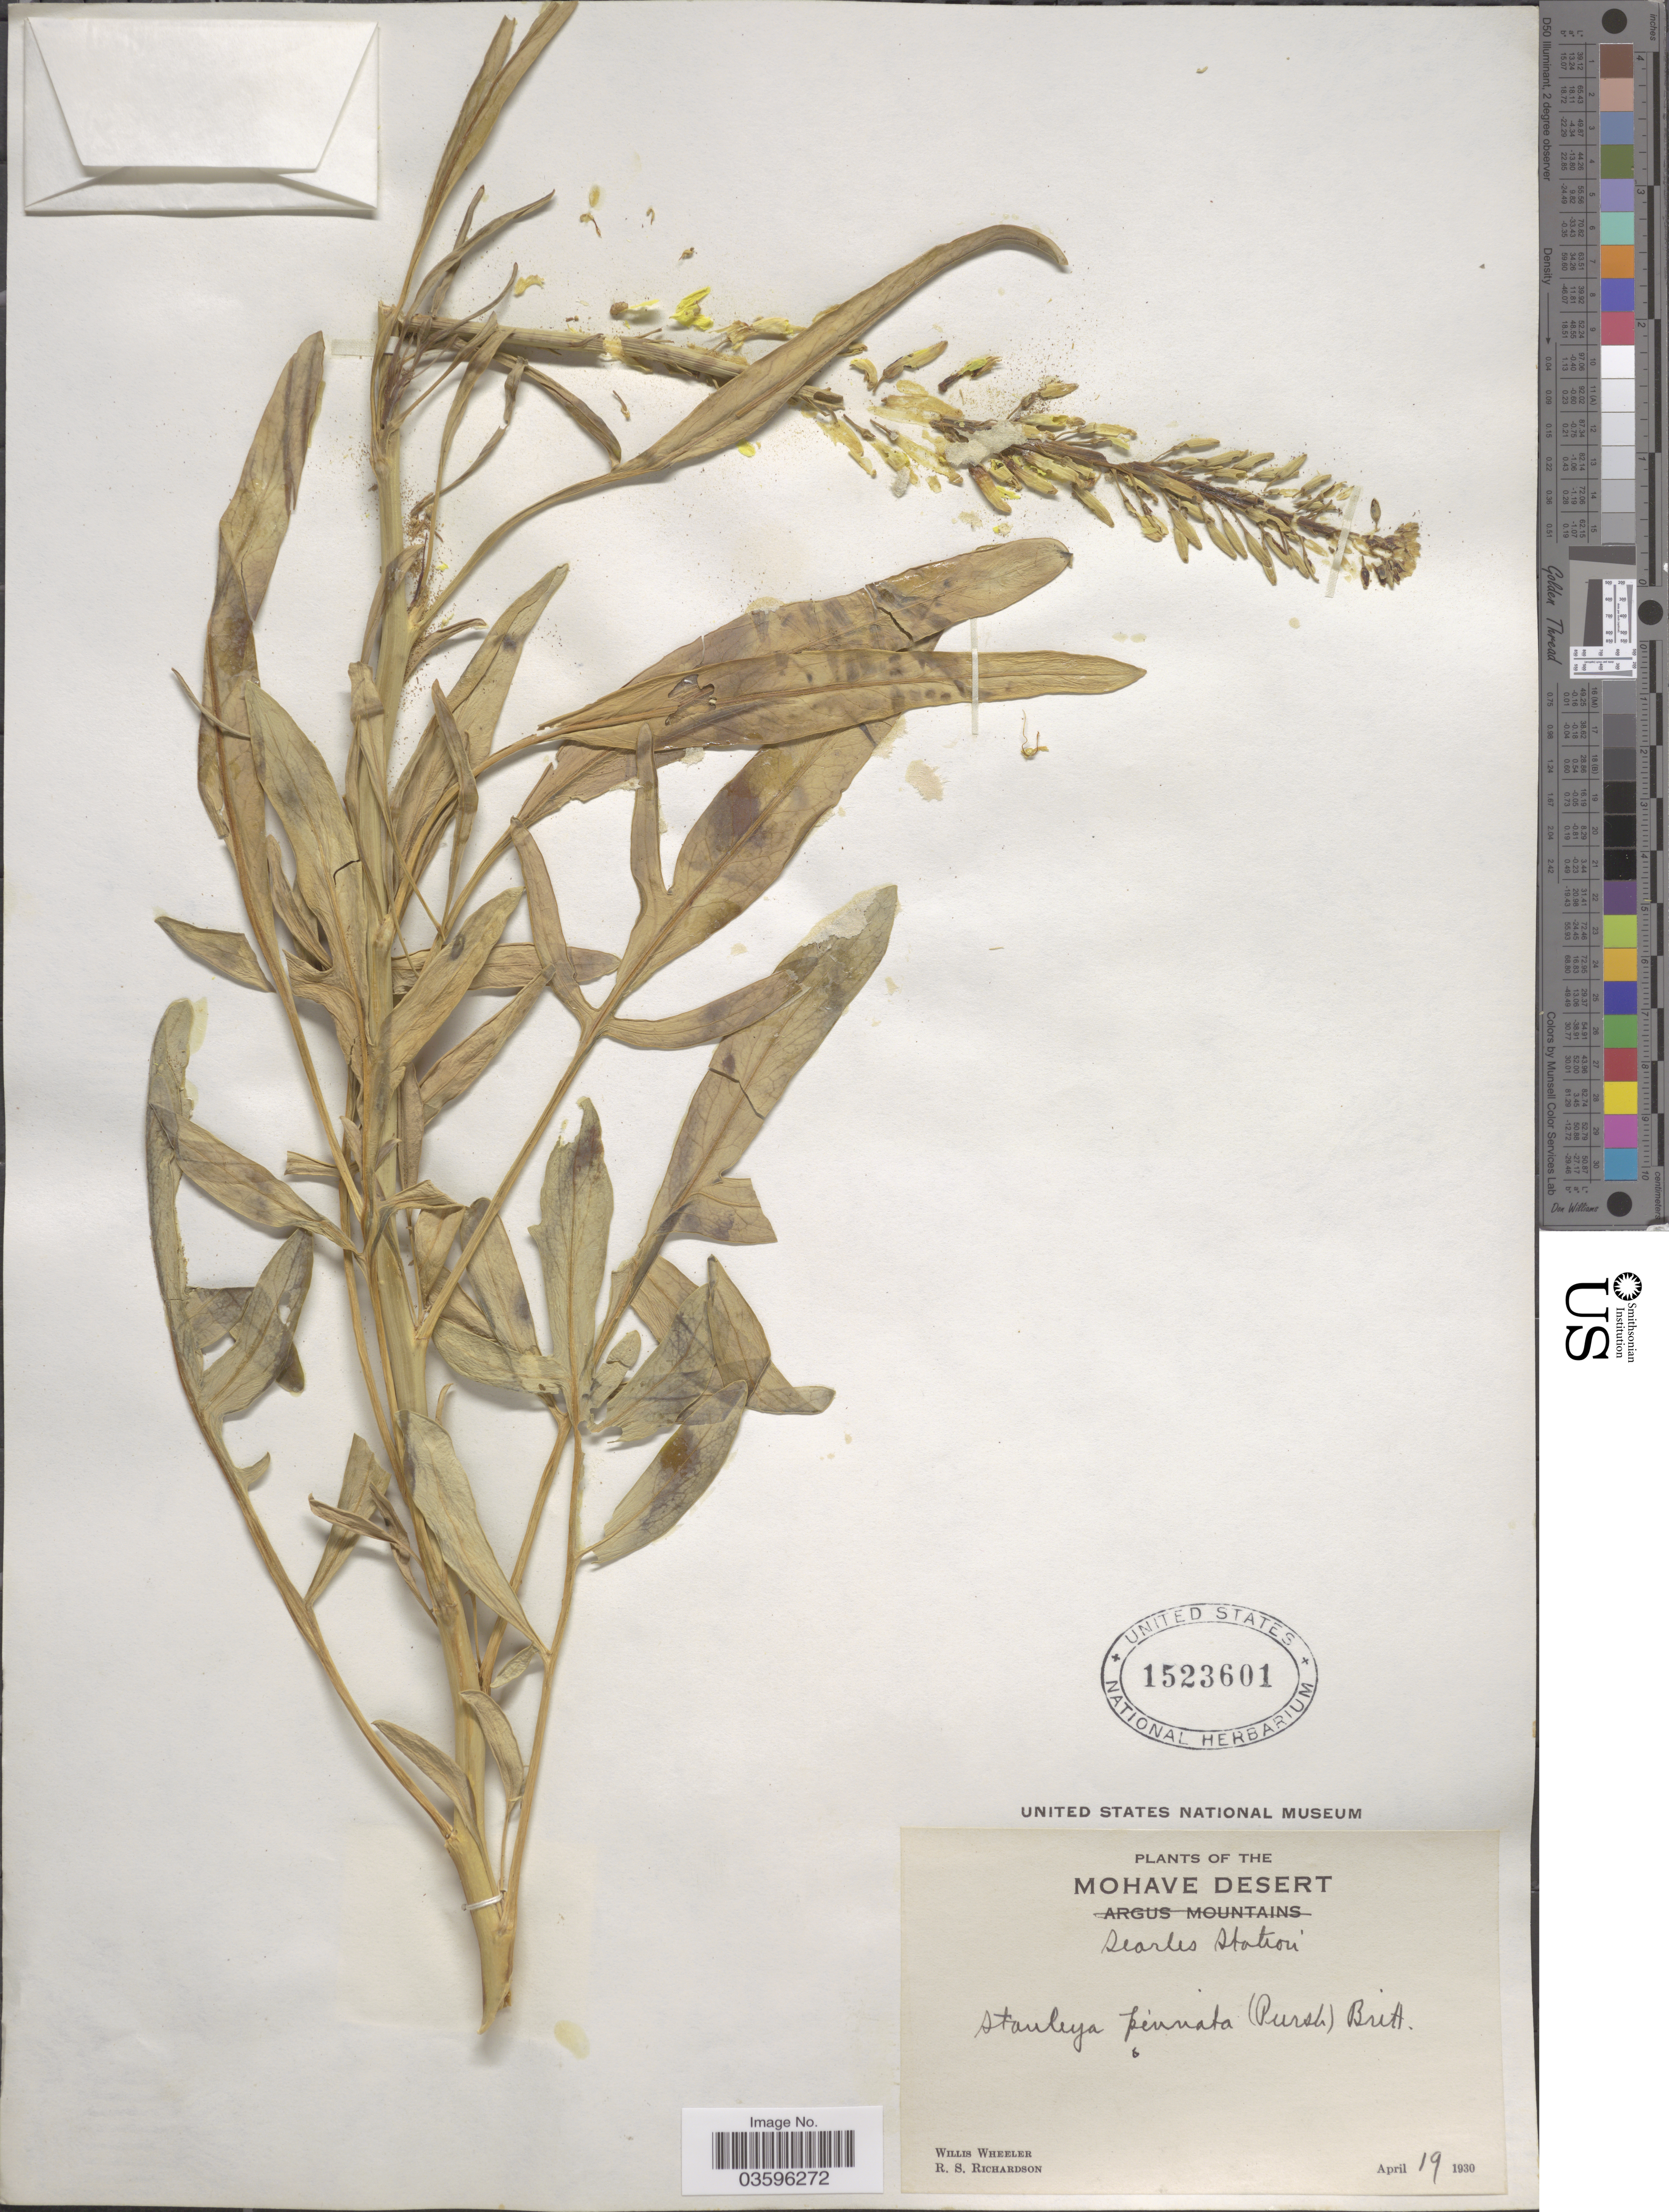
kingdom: Plantae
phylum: Tracheophyta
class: Magnoliopsida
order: Brassicales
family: Brassicaceae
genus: Stanleya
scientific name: Stanleya pinnata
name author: (Pursh) Britton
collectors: W. Wheeler & R. Richardson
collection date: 1930-04-19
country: United States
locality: Mohave Desert. Searles Station.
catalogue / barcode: US 1523601